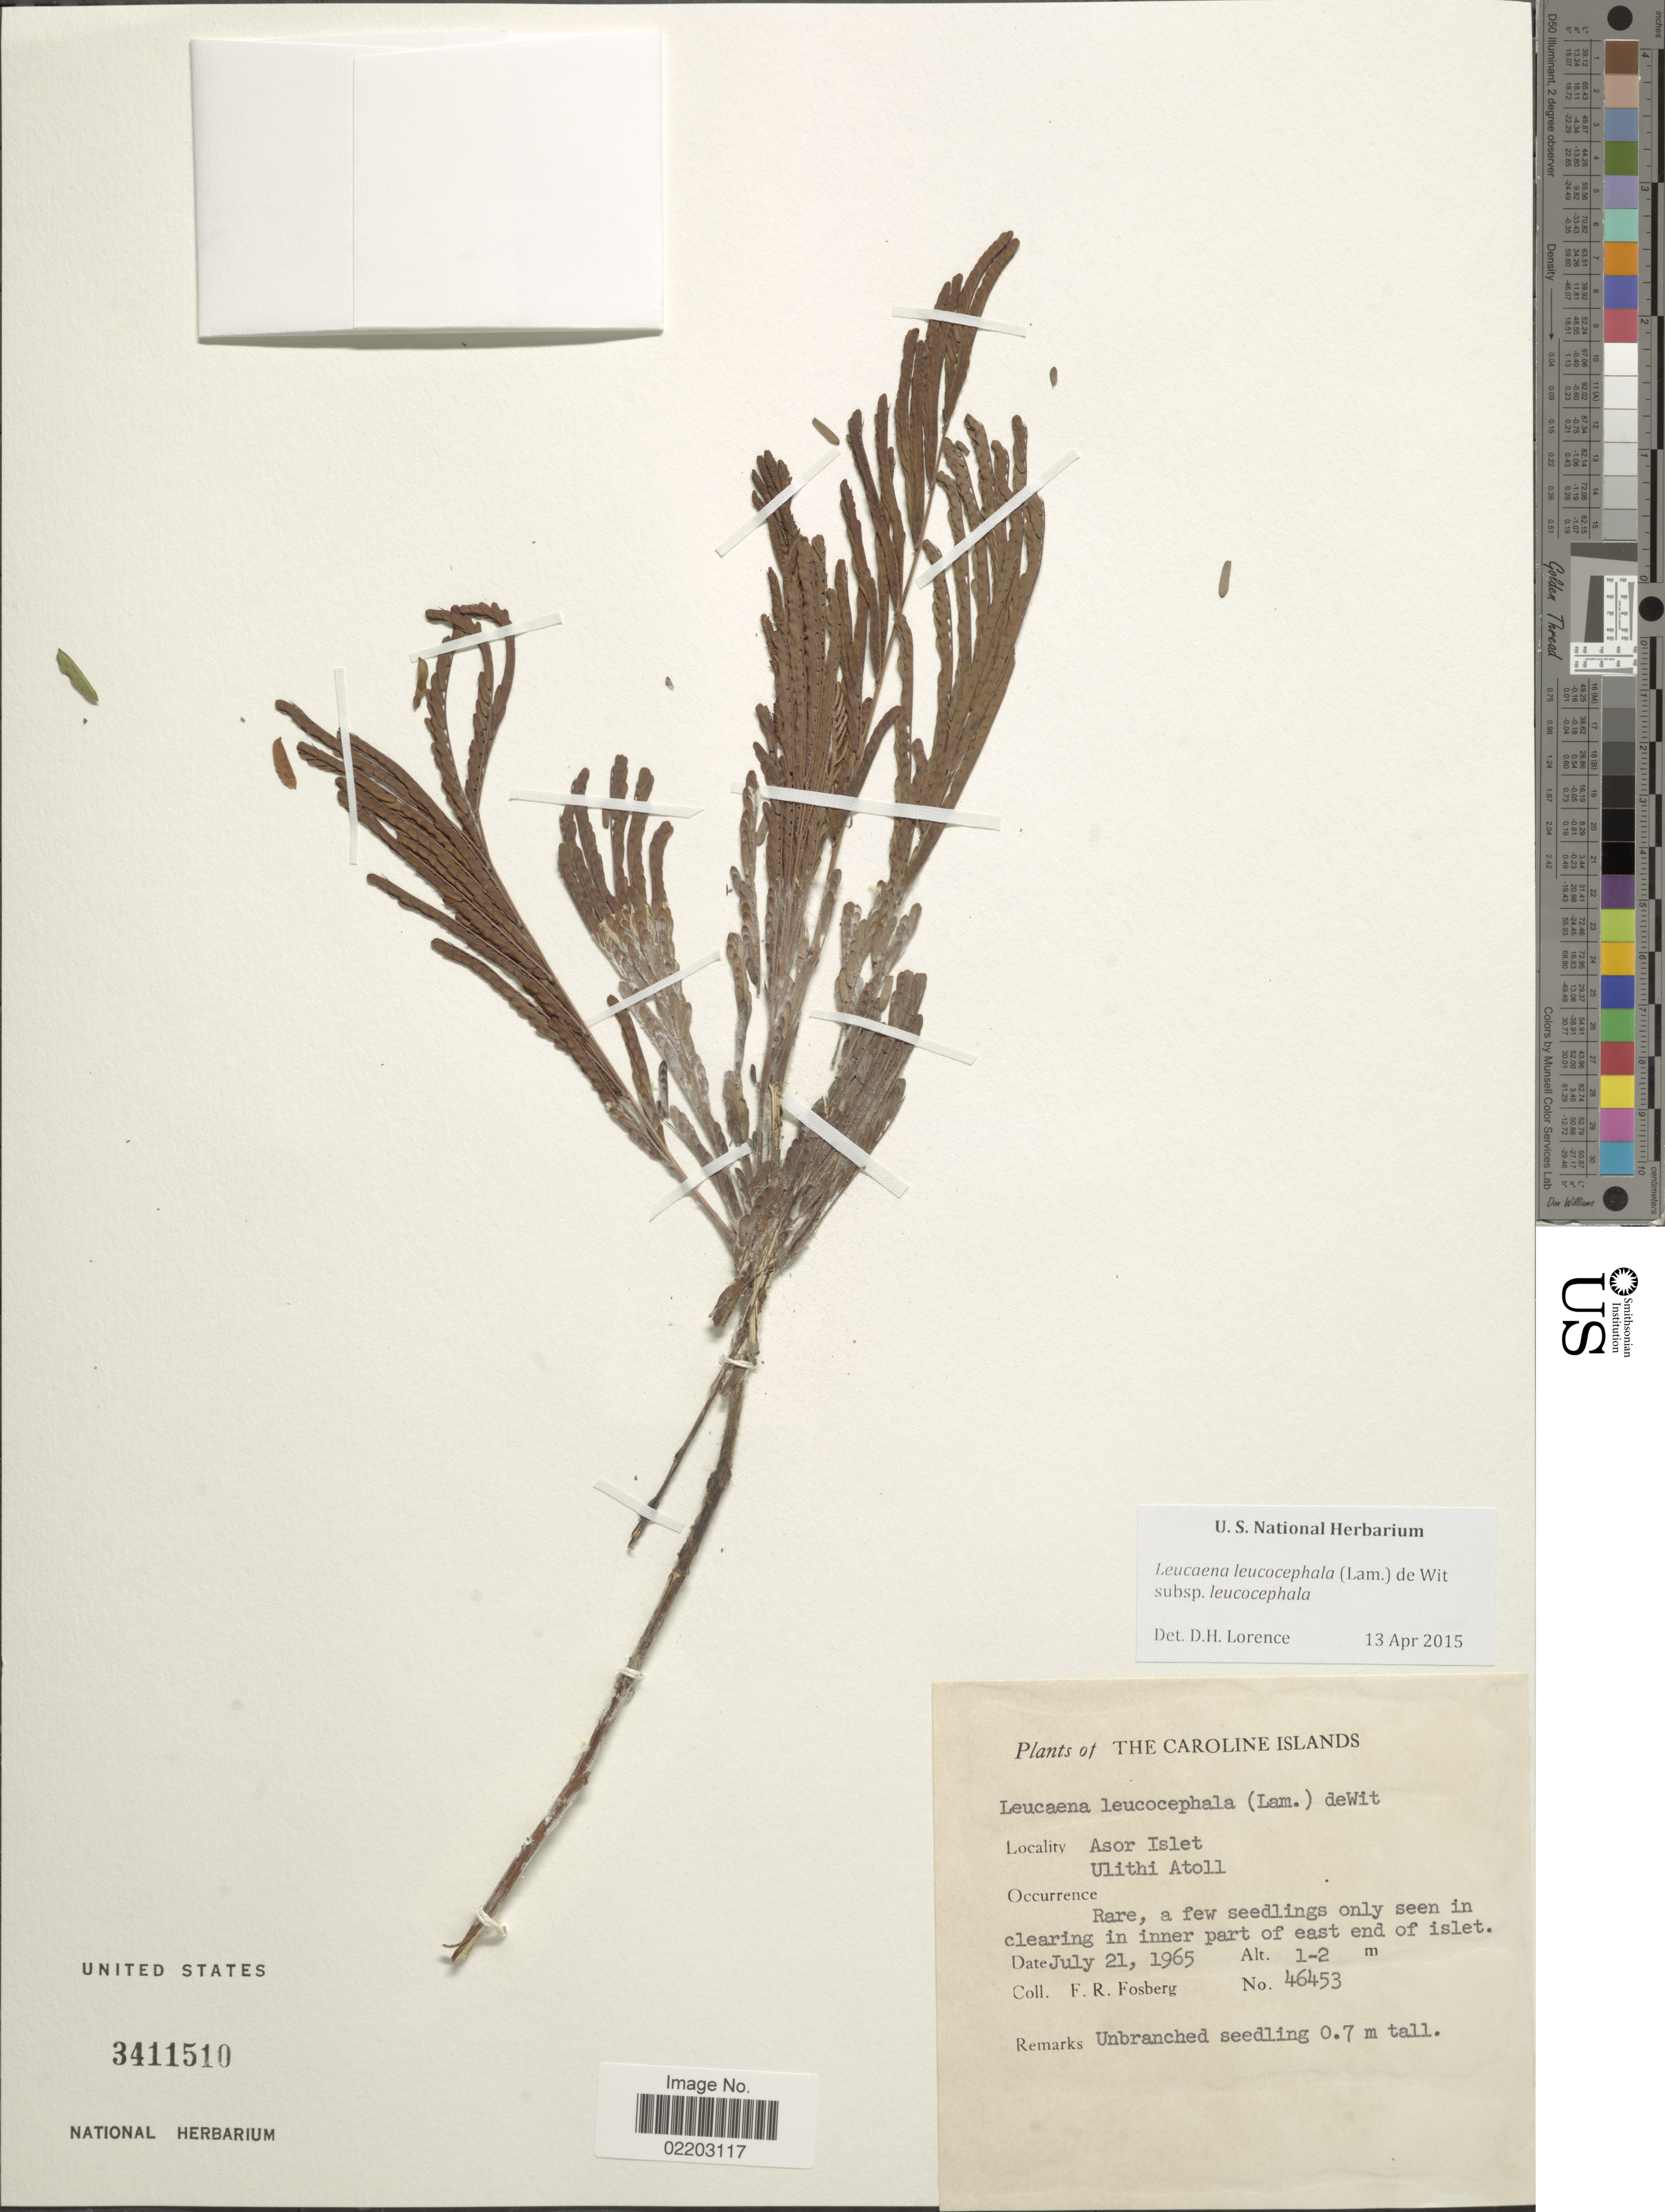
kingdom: Plantae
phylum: Tracheophyta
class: Magnoliopsida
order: Fabales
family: Fabaceae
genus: Leucaena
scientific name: Leucaena leucocephala subsp. leucocephala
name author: (Lam.) de Wit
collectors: F. R. Fosberg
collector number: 46453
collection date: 1965-07-21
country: Micronesia, Federated States of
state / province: Yap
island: Ulithi Atoll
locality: Caroline Islands, Asor Islet, Ulithi Atoll.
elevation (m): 1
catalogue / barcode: US 3411510